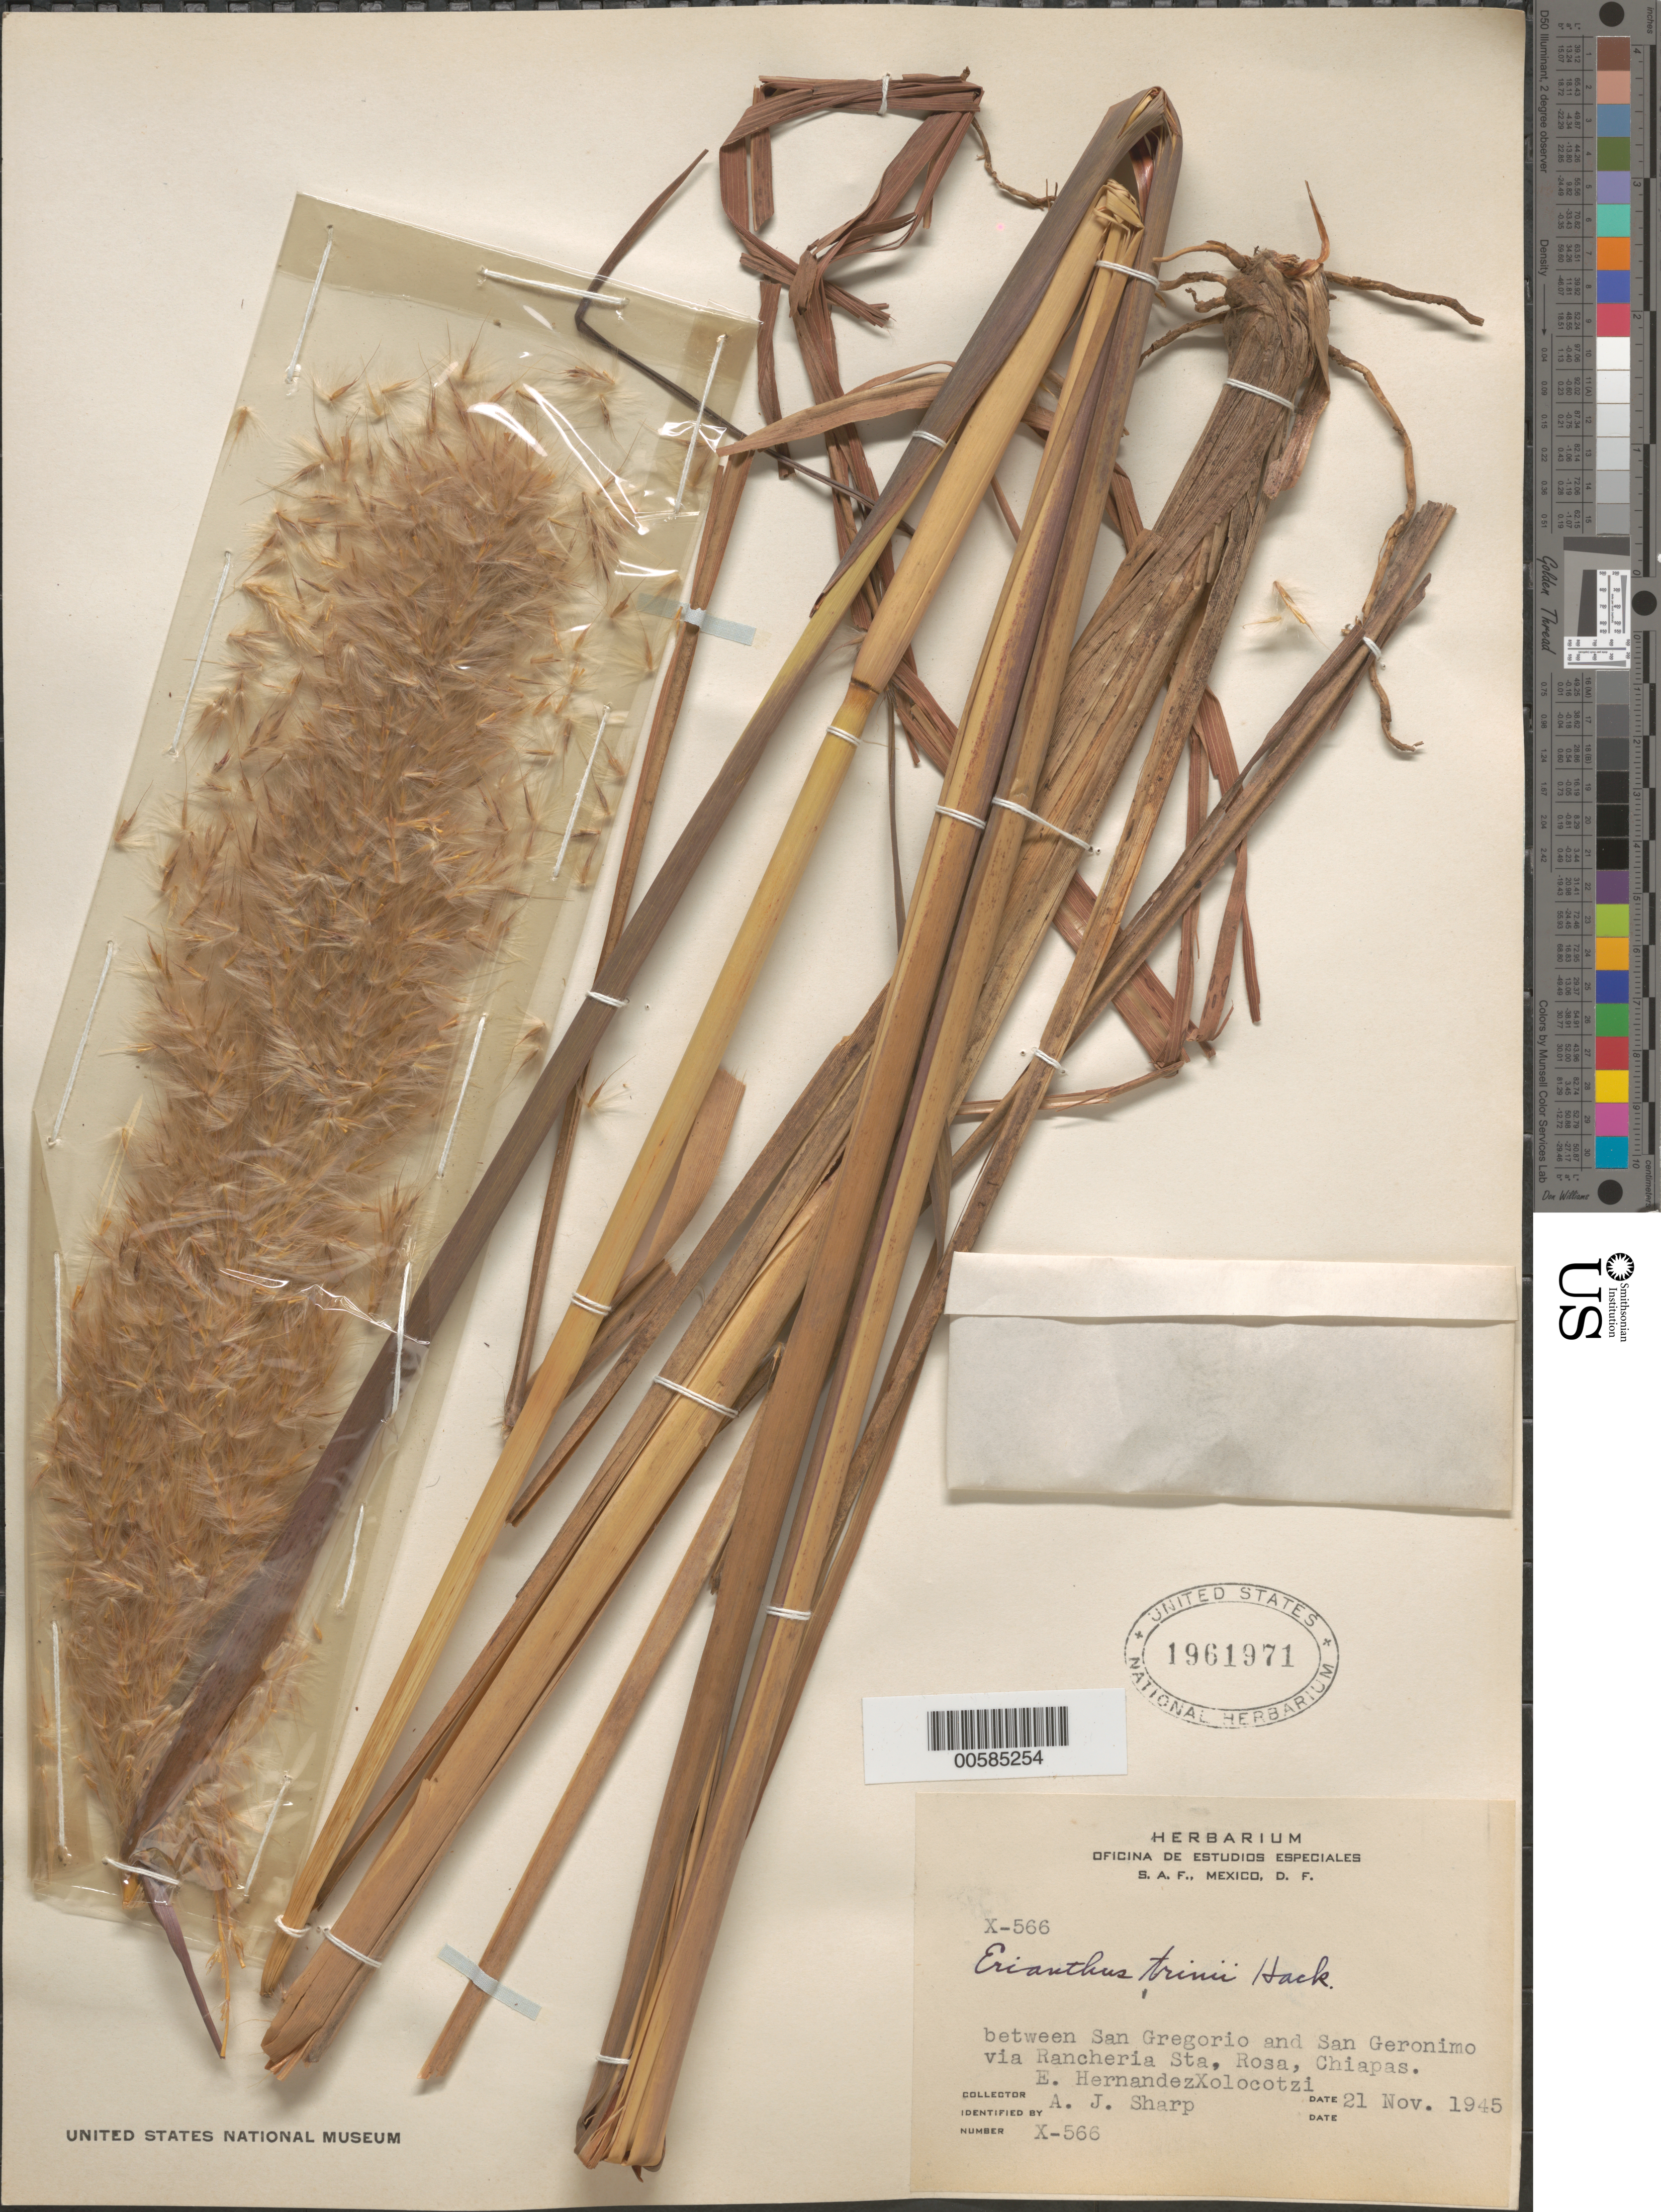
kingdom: Plantae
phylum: Tracheophyta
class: Liliopsida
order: Poales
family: Poaceae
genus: Erianthus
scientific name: Erianthus trinii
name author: Hack.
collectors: E. I. Hernández-X. & A. J. Sharp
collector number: X-566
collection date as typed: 21 Nov 1945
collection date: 1945-11-21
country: Mexico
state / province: Chiapas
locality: Between San Gregorio and San Geronimo via Rancheria Sta. Rosa.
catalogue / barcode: US 1961971